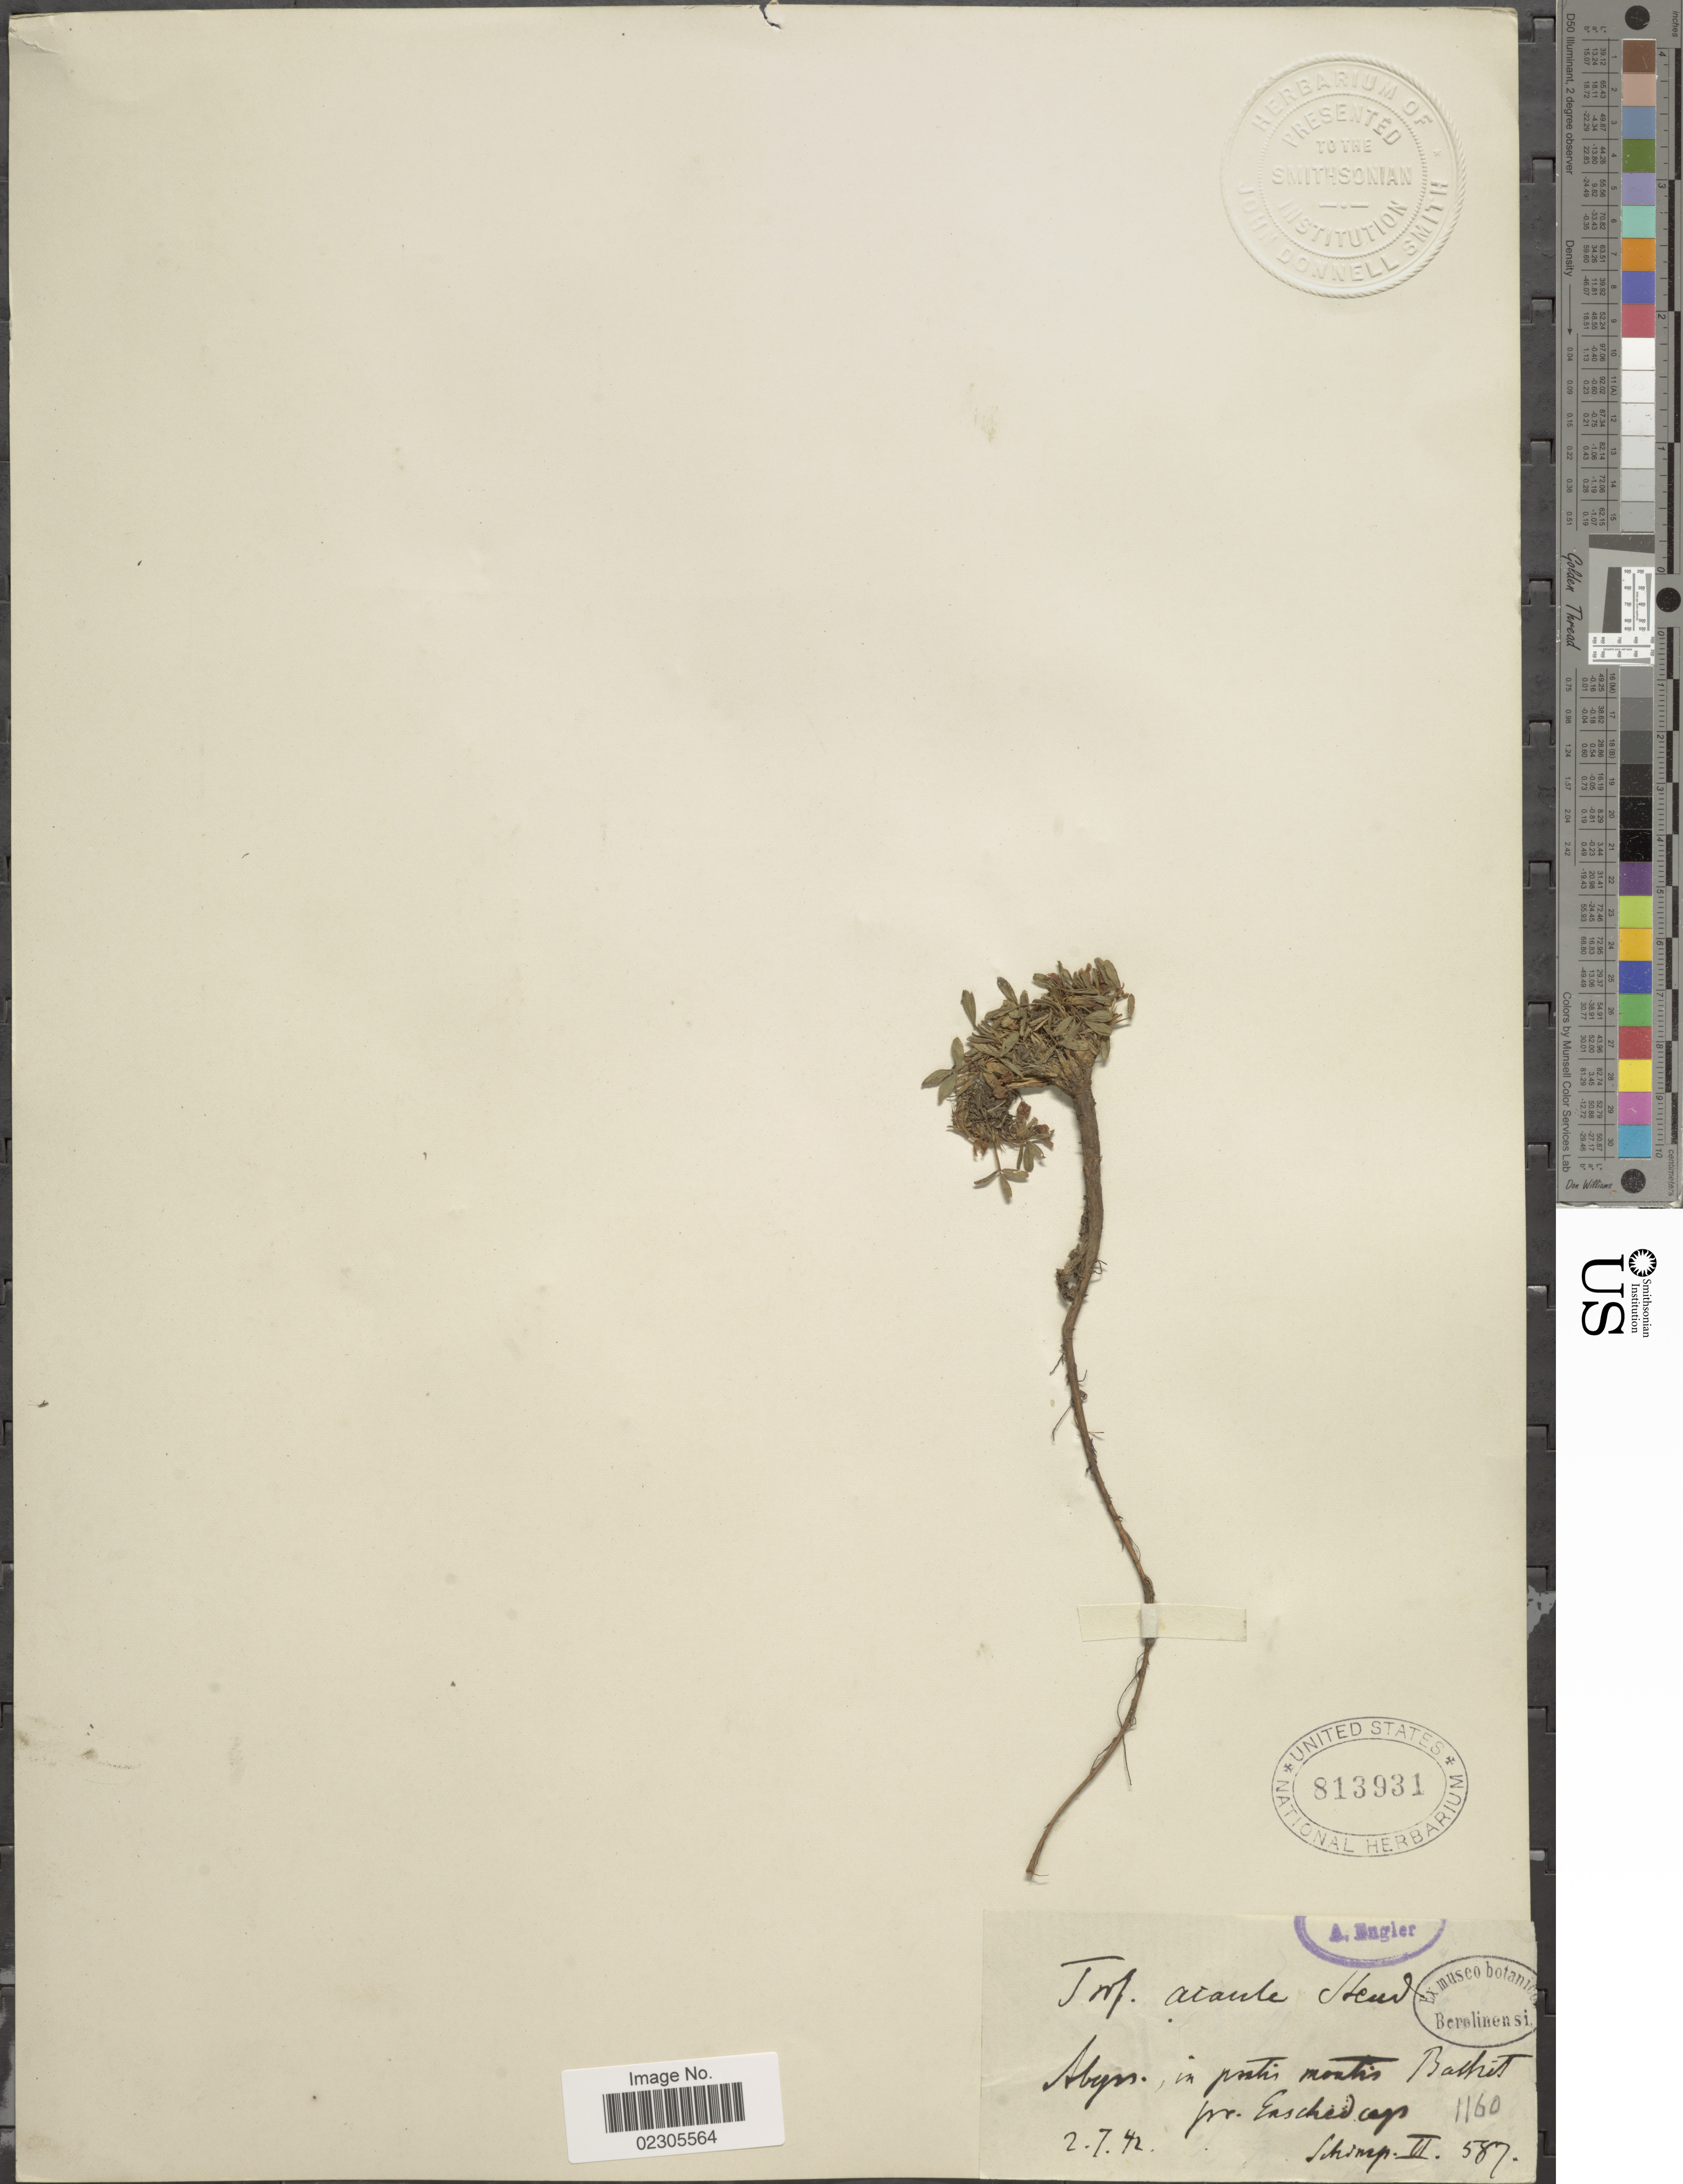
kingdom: Plantae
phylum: Tracheophyta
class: Magnoliopsida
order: Fabales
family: Fabaceae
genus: Trifolium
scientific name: Trifolium acaule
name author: A. Rich.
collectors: -. Schimper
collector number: II587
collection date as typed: Transcribed d/m/y: 2/7/42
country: Eritrea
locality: Abyss., in partis montis Bashit pr. Ersched cap [interpreted]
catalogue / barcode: US 813931